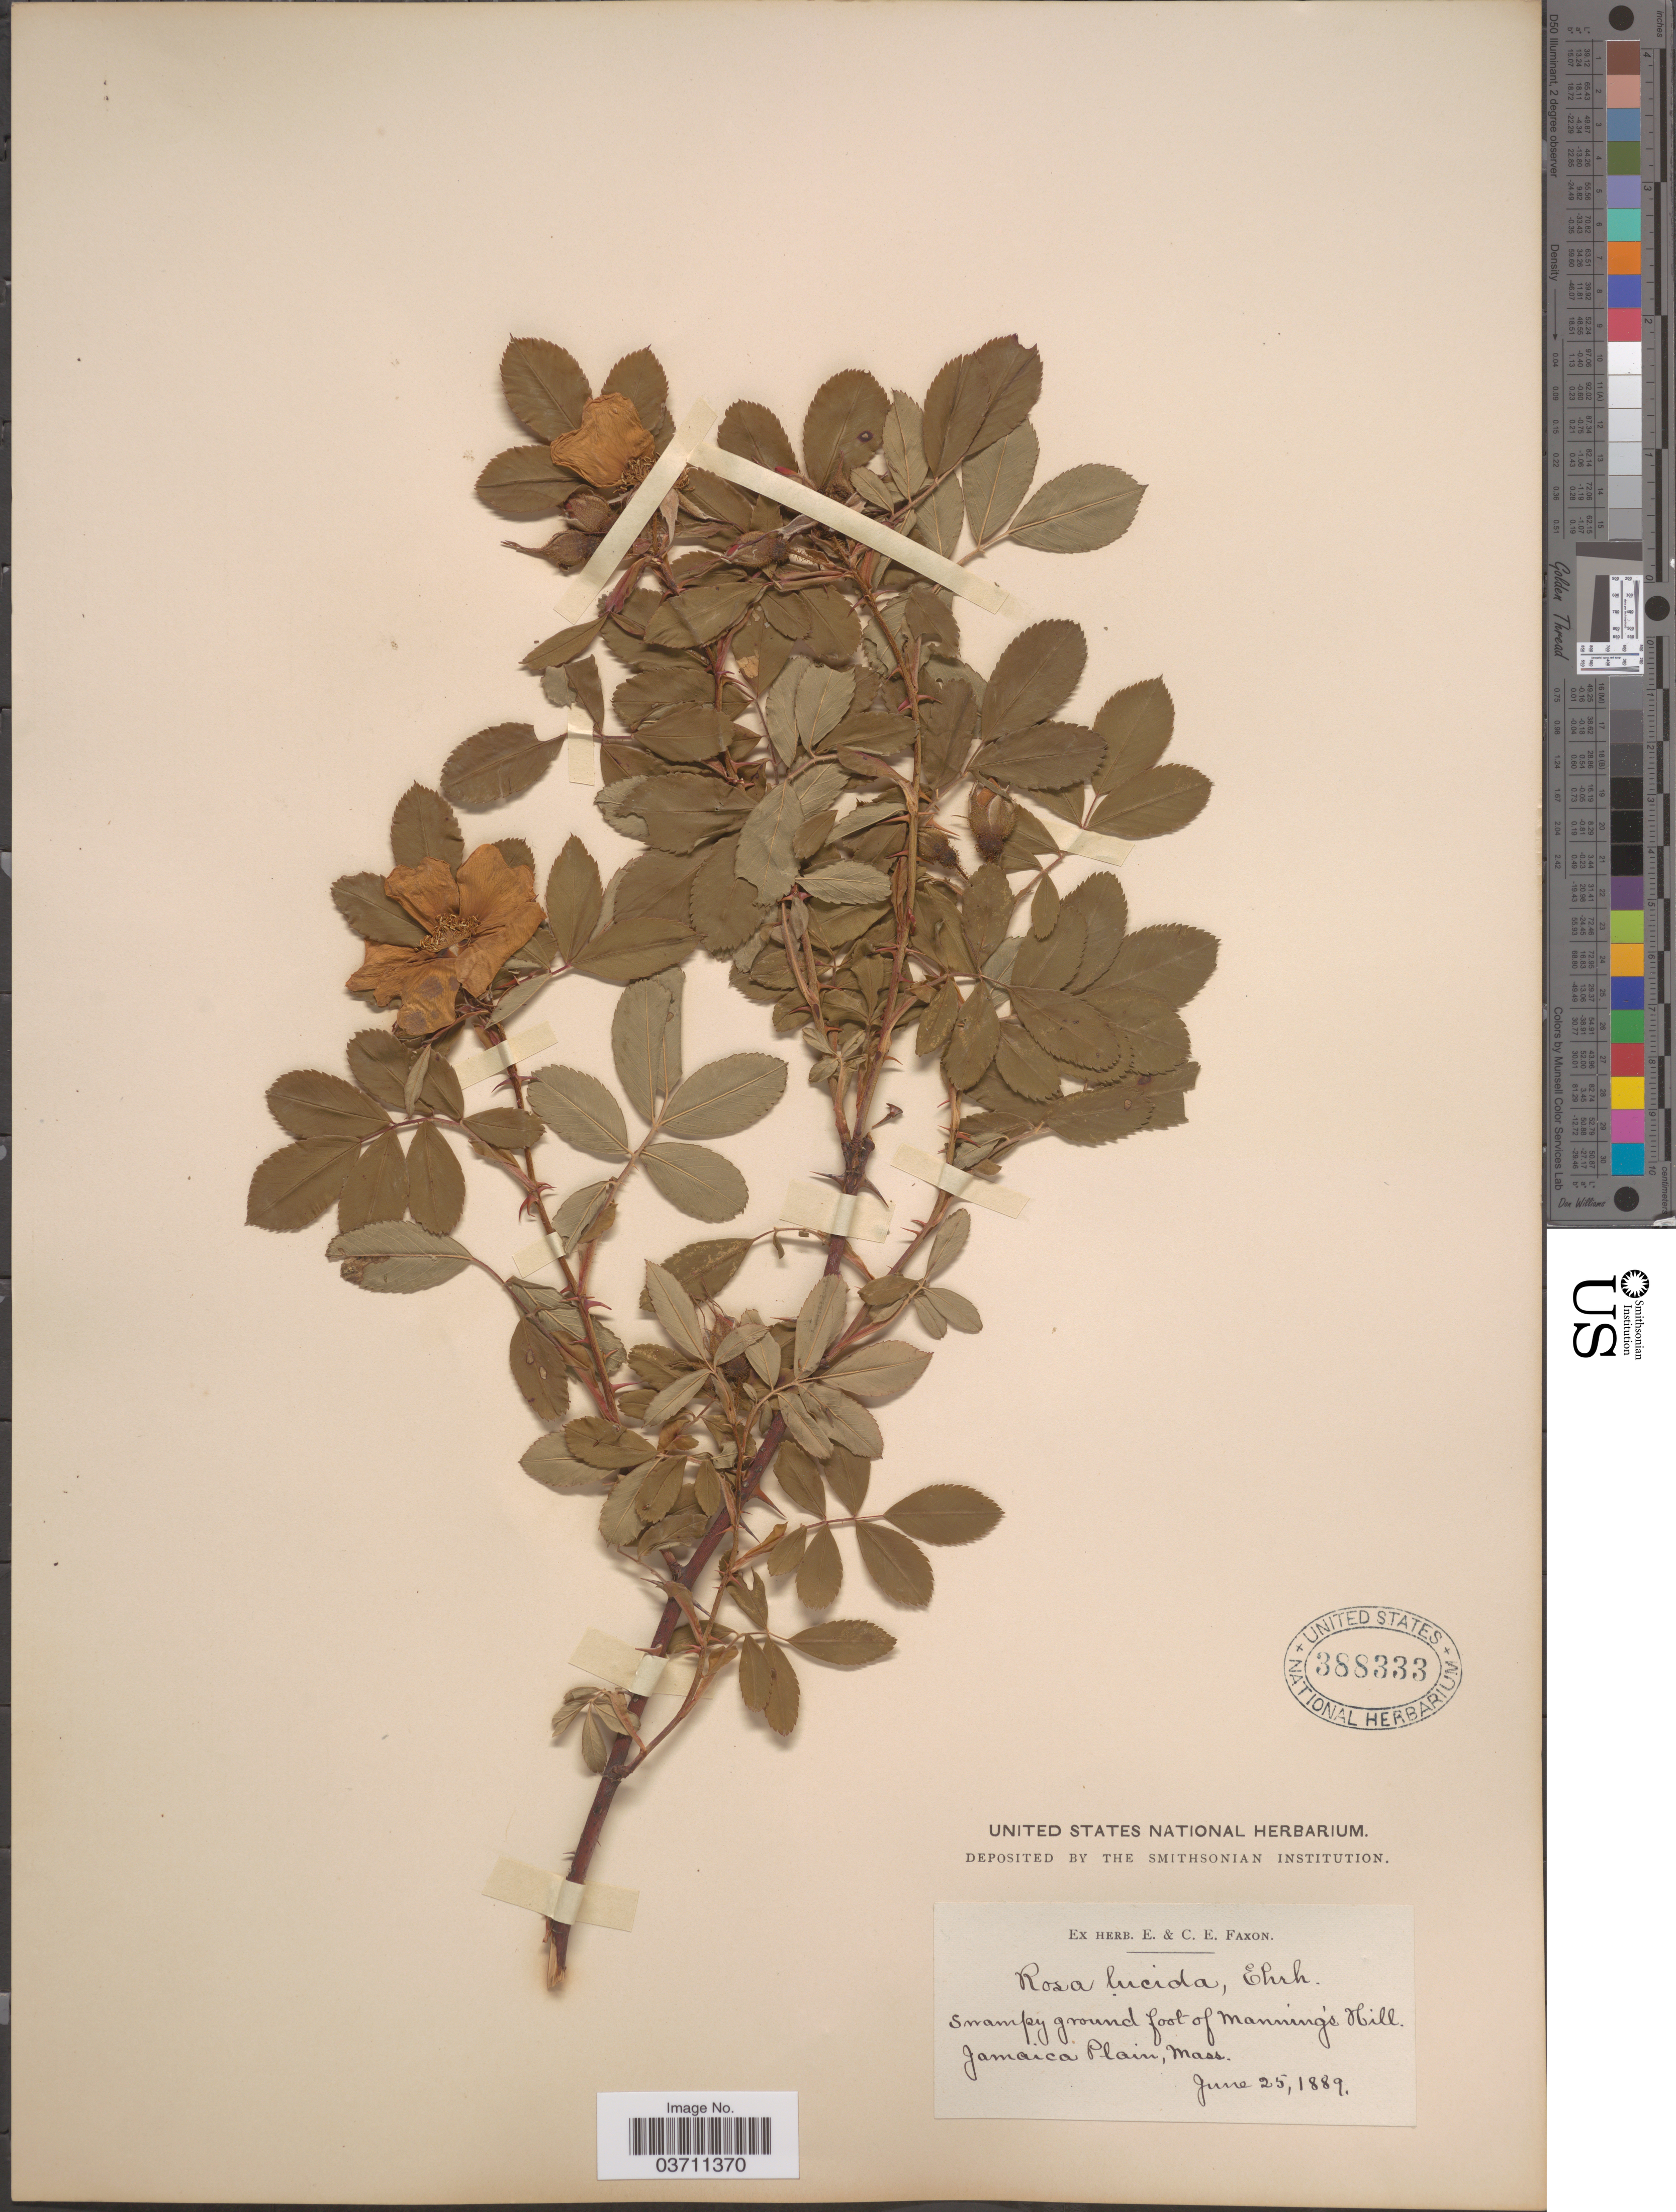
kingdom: Plantae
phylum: Tracheophyta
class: Magnoliopsida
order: Rosales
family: Rosaceae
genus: Rosa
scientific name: Rosa lucida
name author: Meehan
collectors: ex herb. E. & C.E. Faxon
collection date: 1889-06-25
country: United States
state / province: Massachusetts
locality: Foot of Manning's Hill. Jamaica Plain.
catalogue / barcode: US 388333